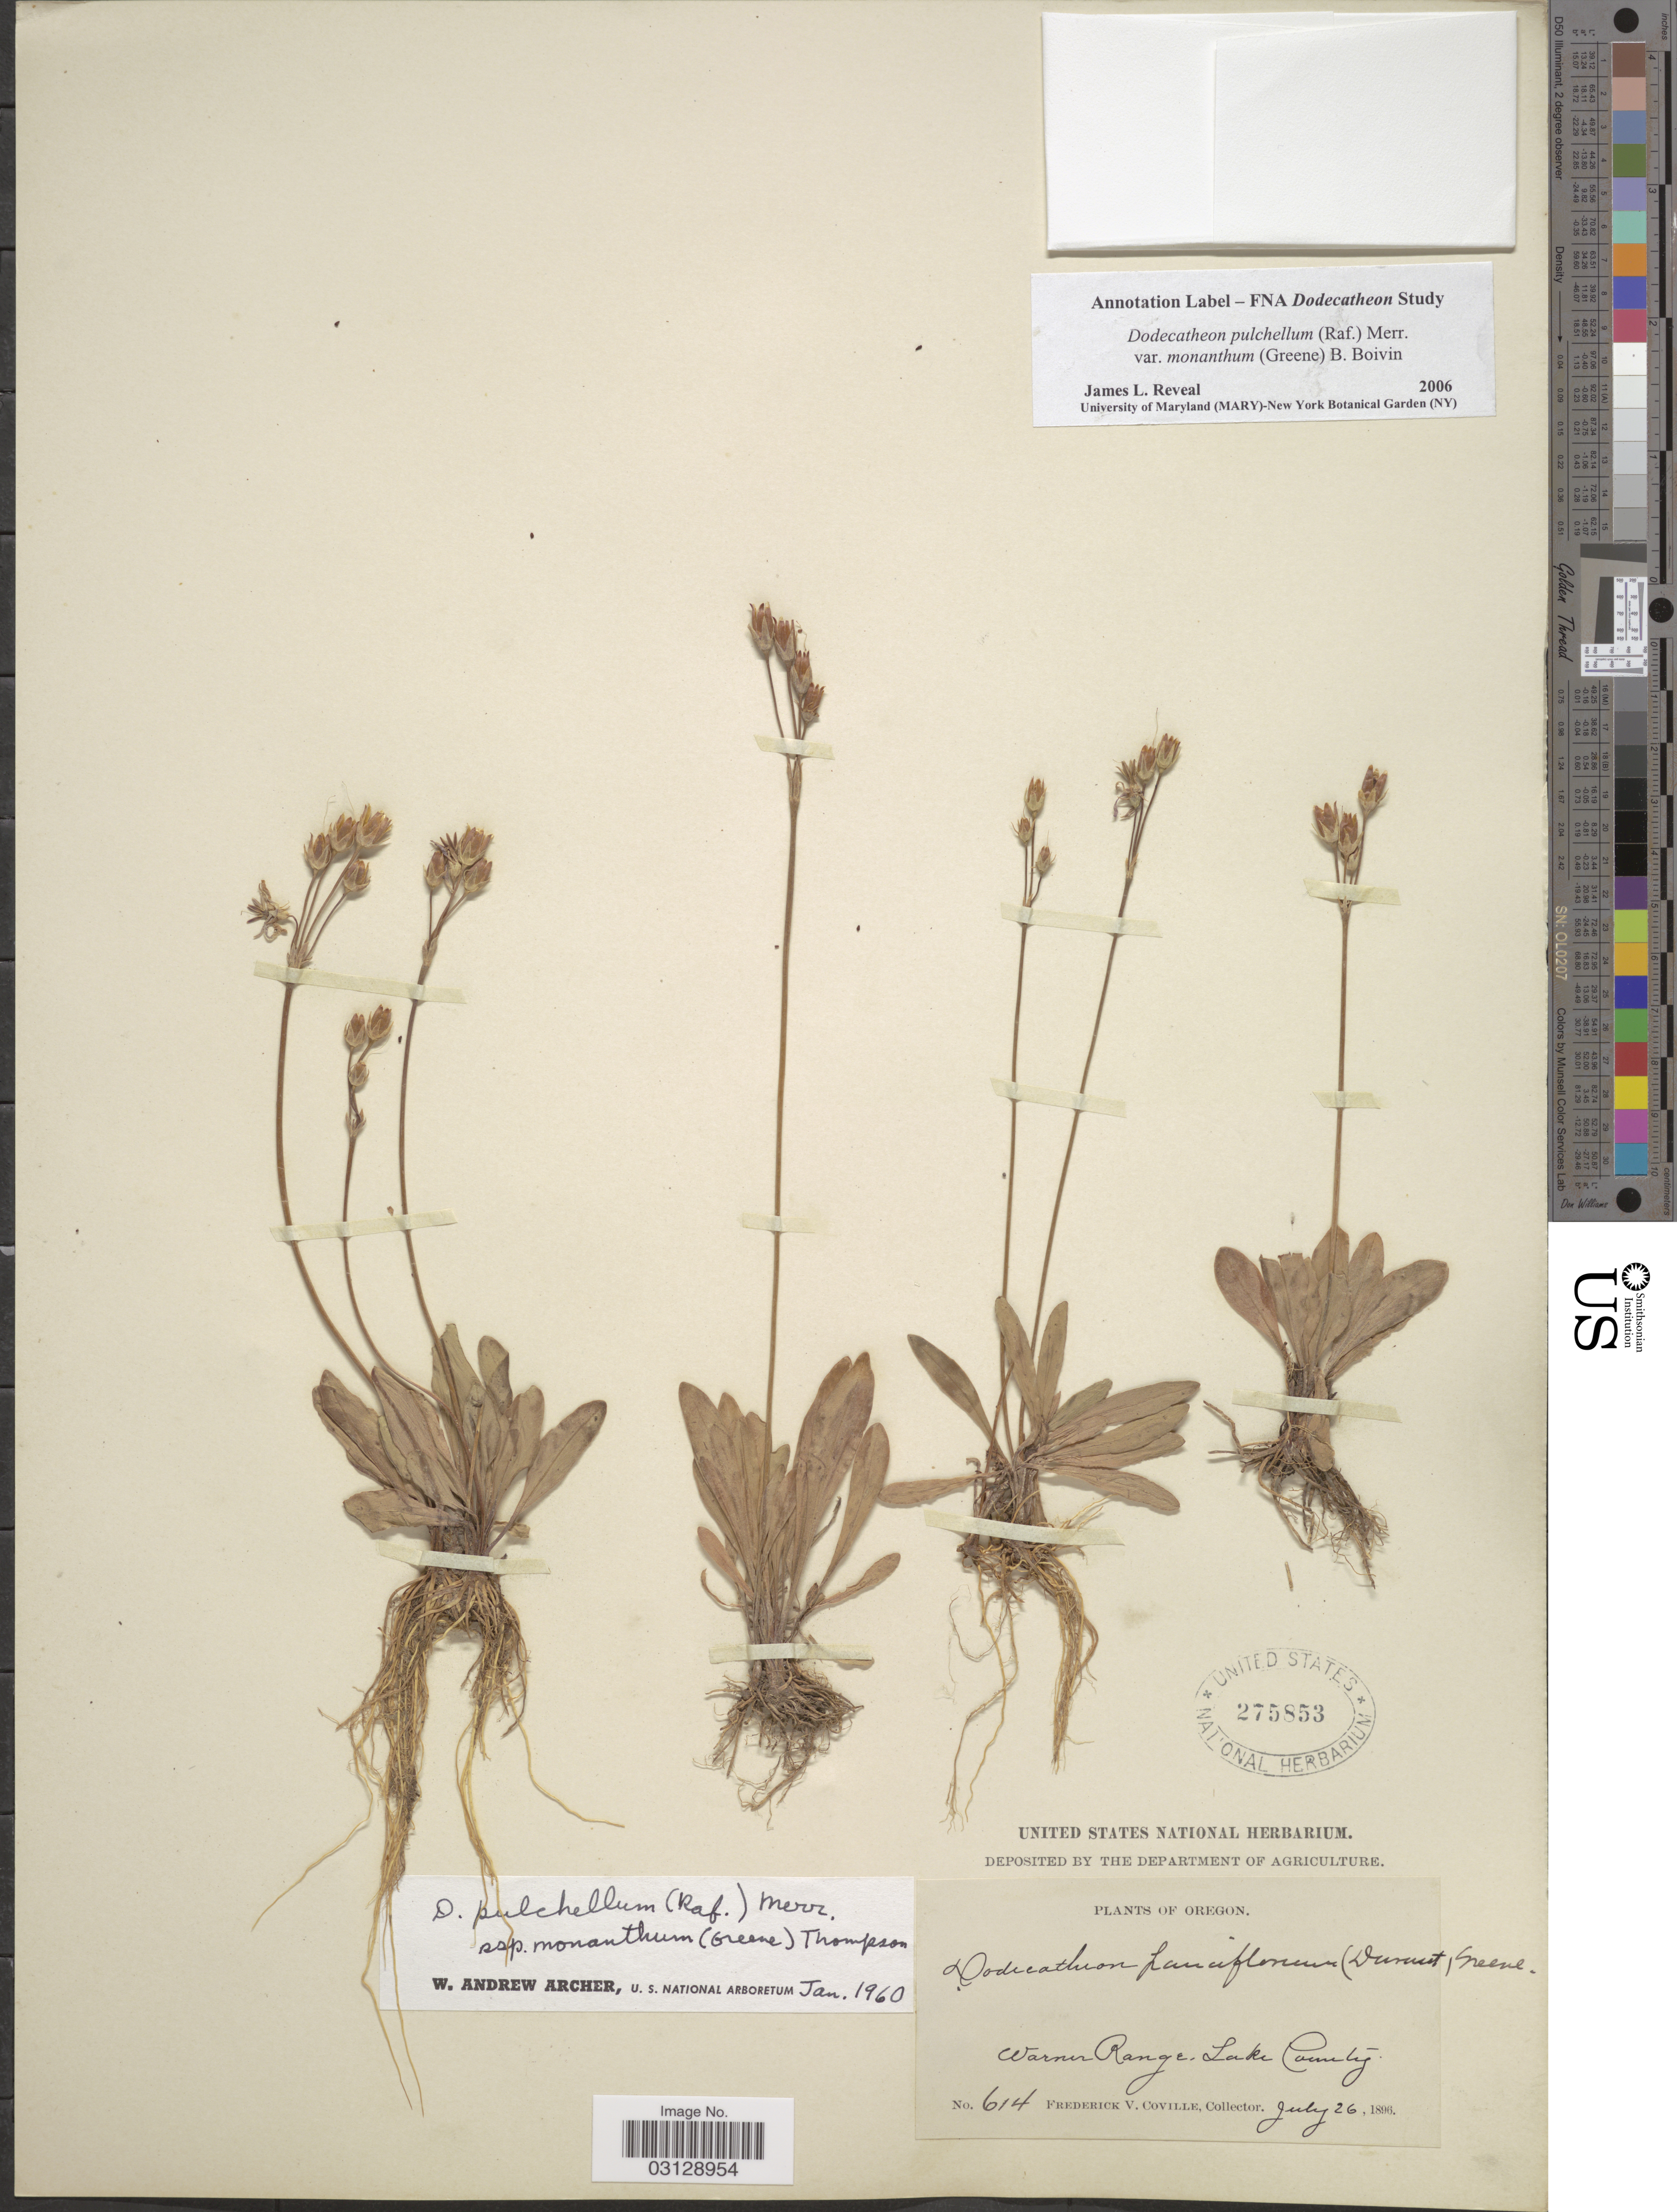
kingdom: Plantae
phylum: Tracheophyta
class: Magnoliopsida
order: Ericales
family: Primulaceae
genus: Dodecatheon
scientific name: Dodecatheon pulchellum subsp. monanthum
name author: (Greene) H.J. Thomps. ex Munz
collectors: F. V. Coville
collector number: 614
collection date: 1896-07-26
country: United States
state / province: Oregon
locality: Warner Range, Lake County.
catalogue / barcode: US 275853